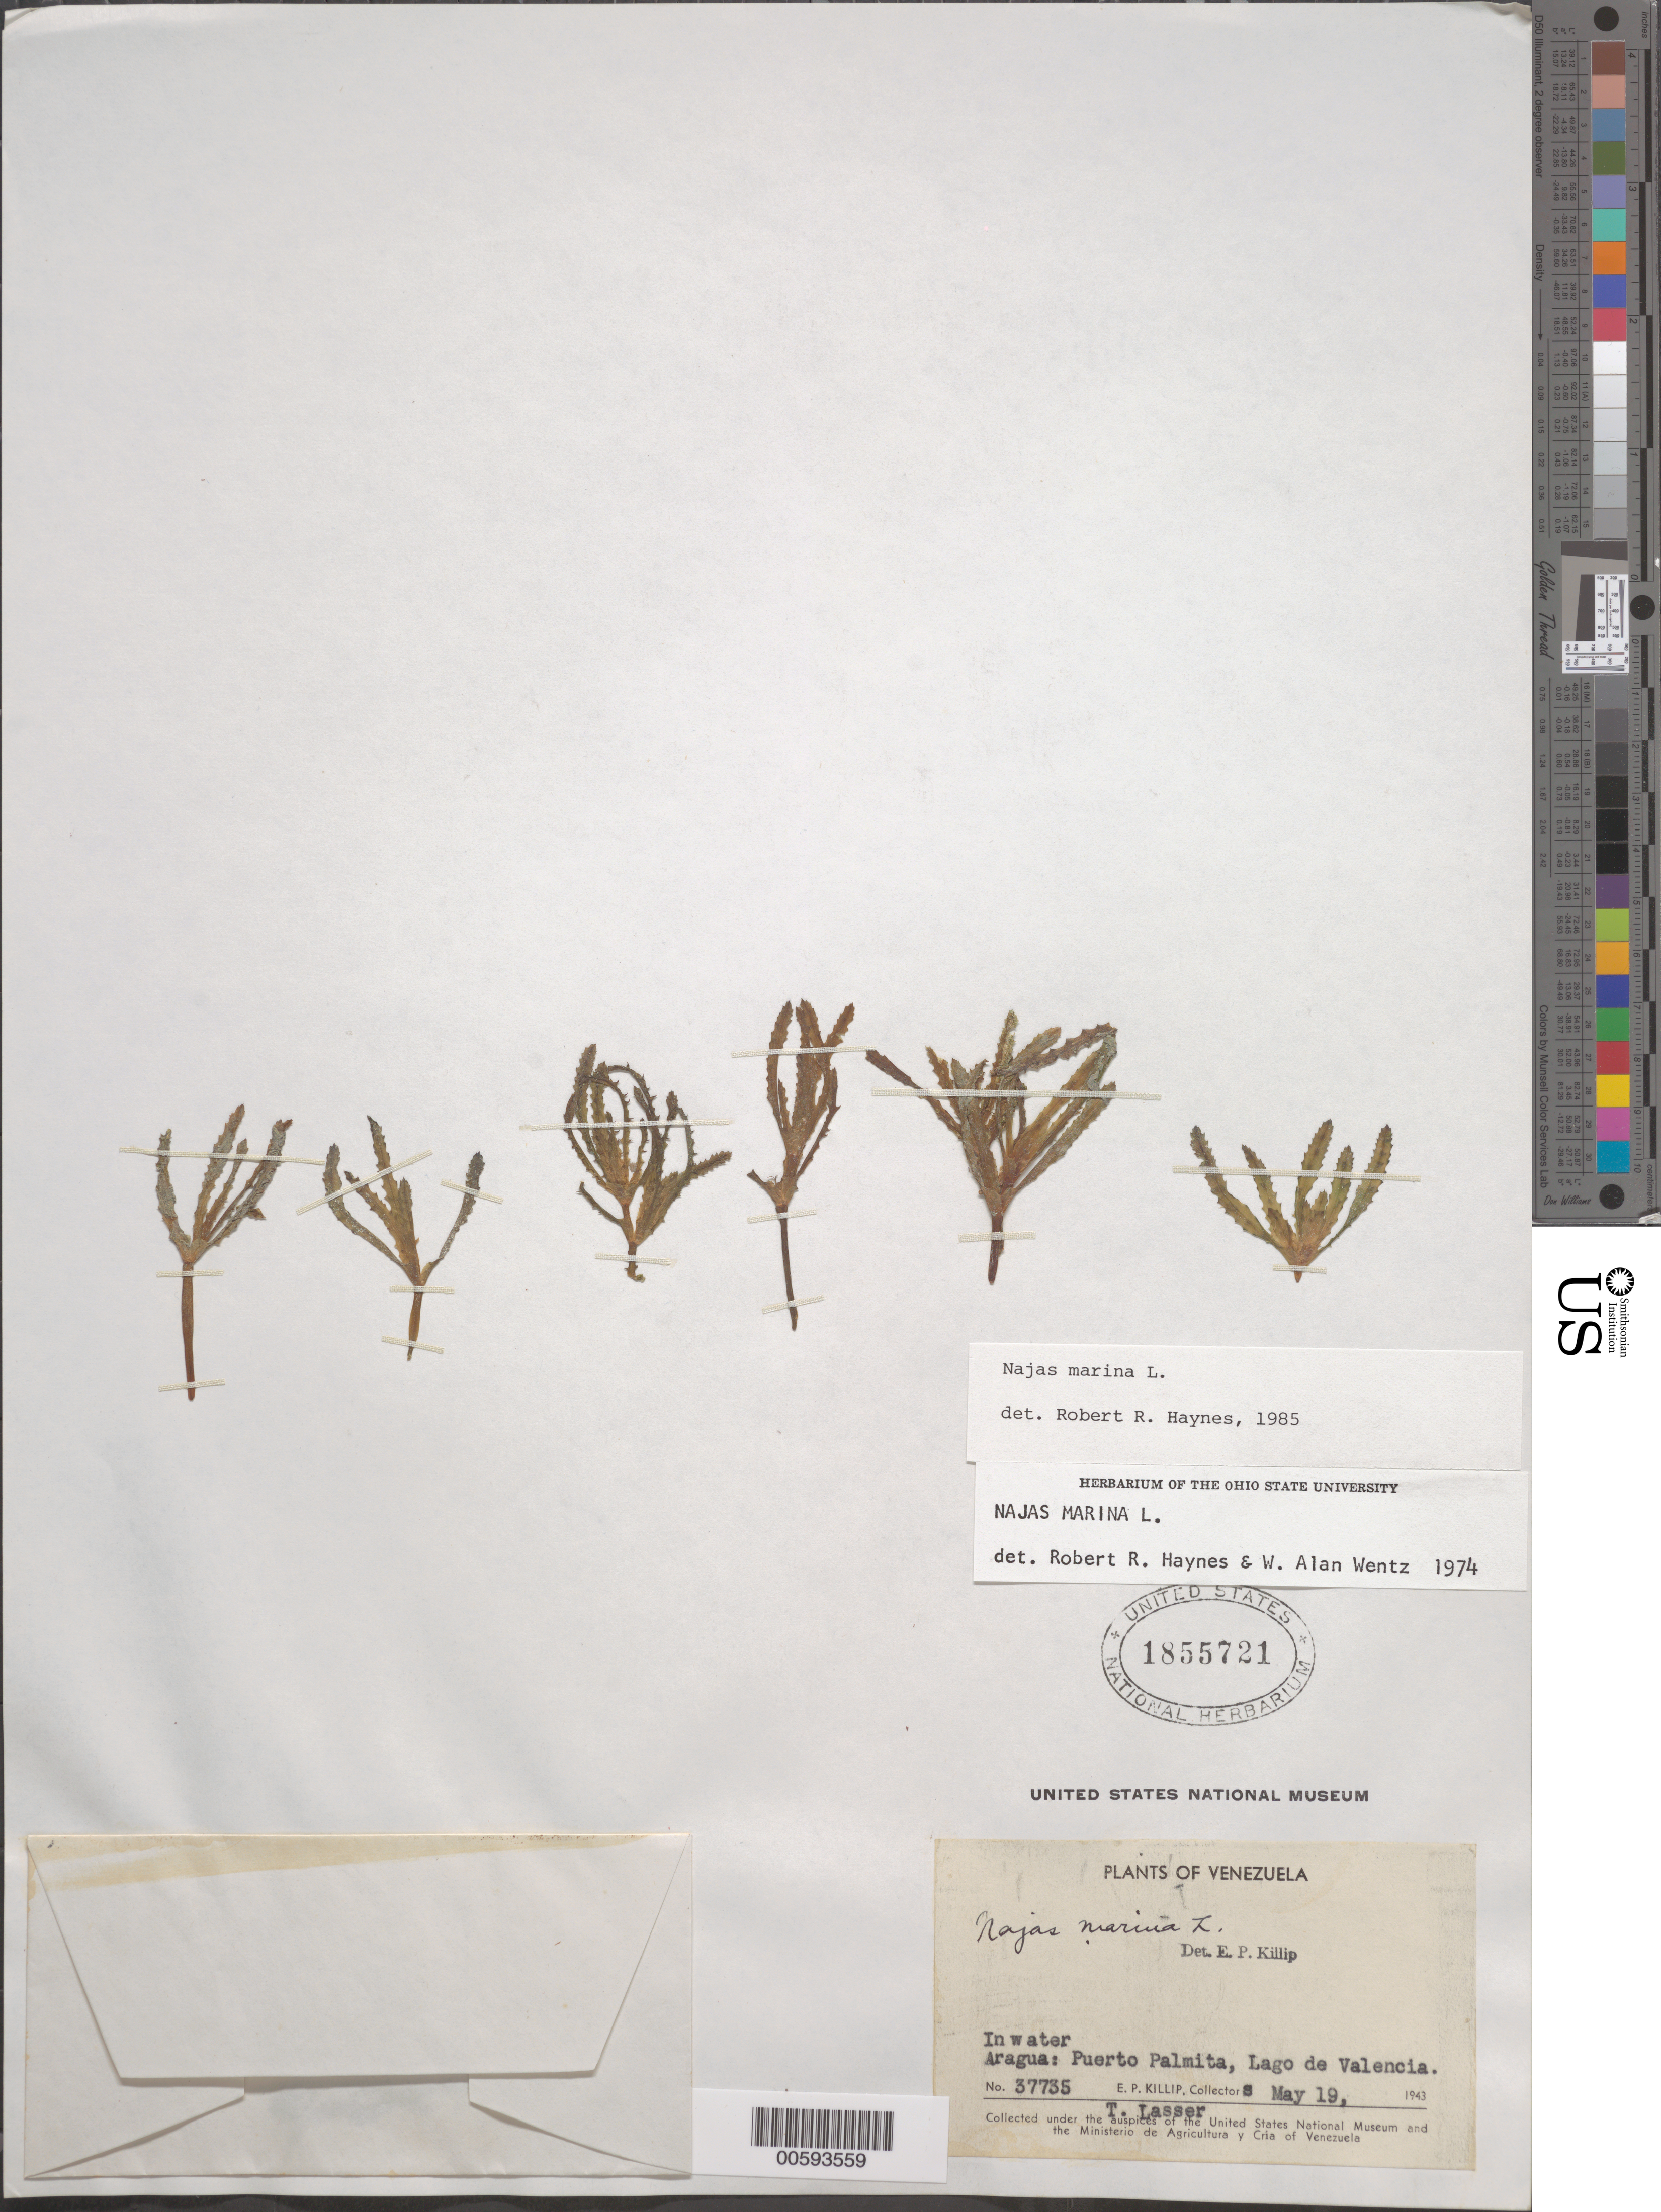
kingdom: Plantae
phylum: Tracheophyta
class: Liliopsida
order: Alismatales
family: Hydrocharitaceae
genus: Najas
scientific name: Najas marina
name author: L.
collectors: E. P. Killip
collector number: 37735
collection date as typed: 19 May 1943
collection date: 1943-05-19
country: Venezuela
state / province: Aragua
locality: Puerto Palmita, Lago de Valencia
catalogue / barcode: US 1855721